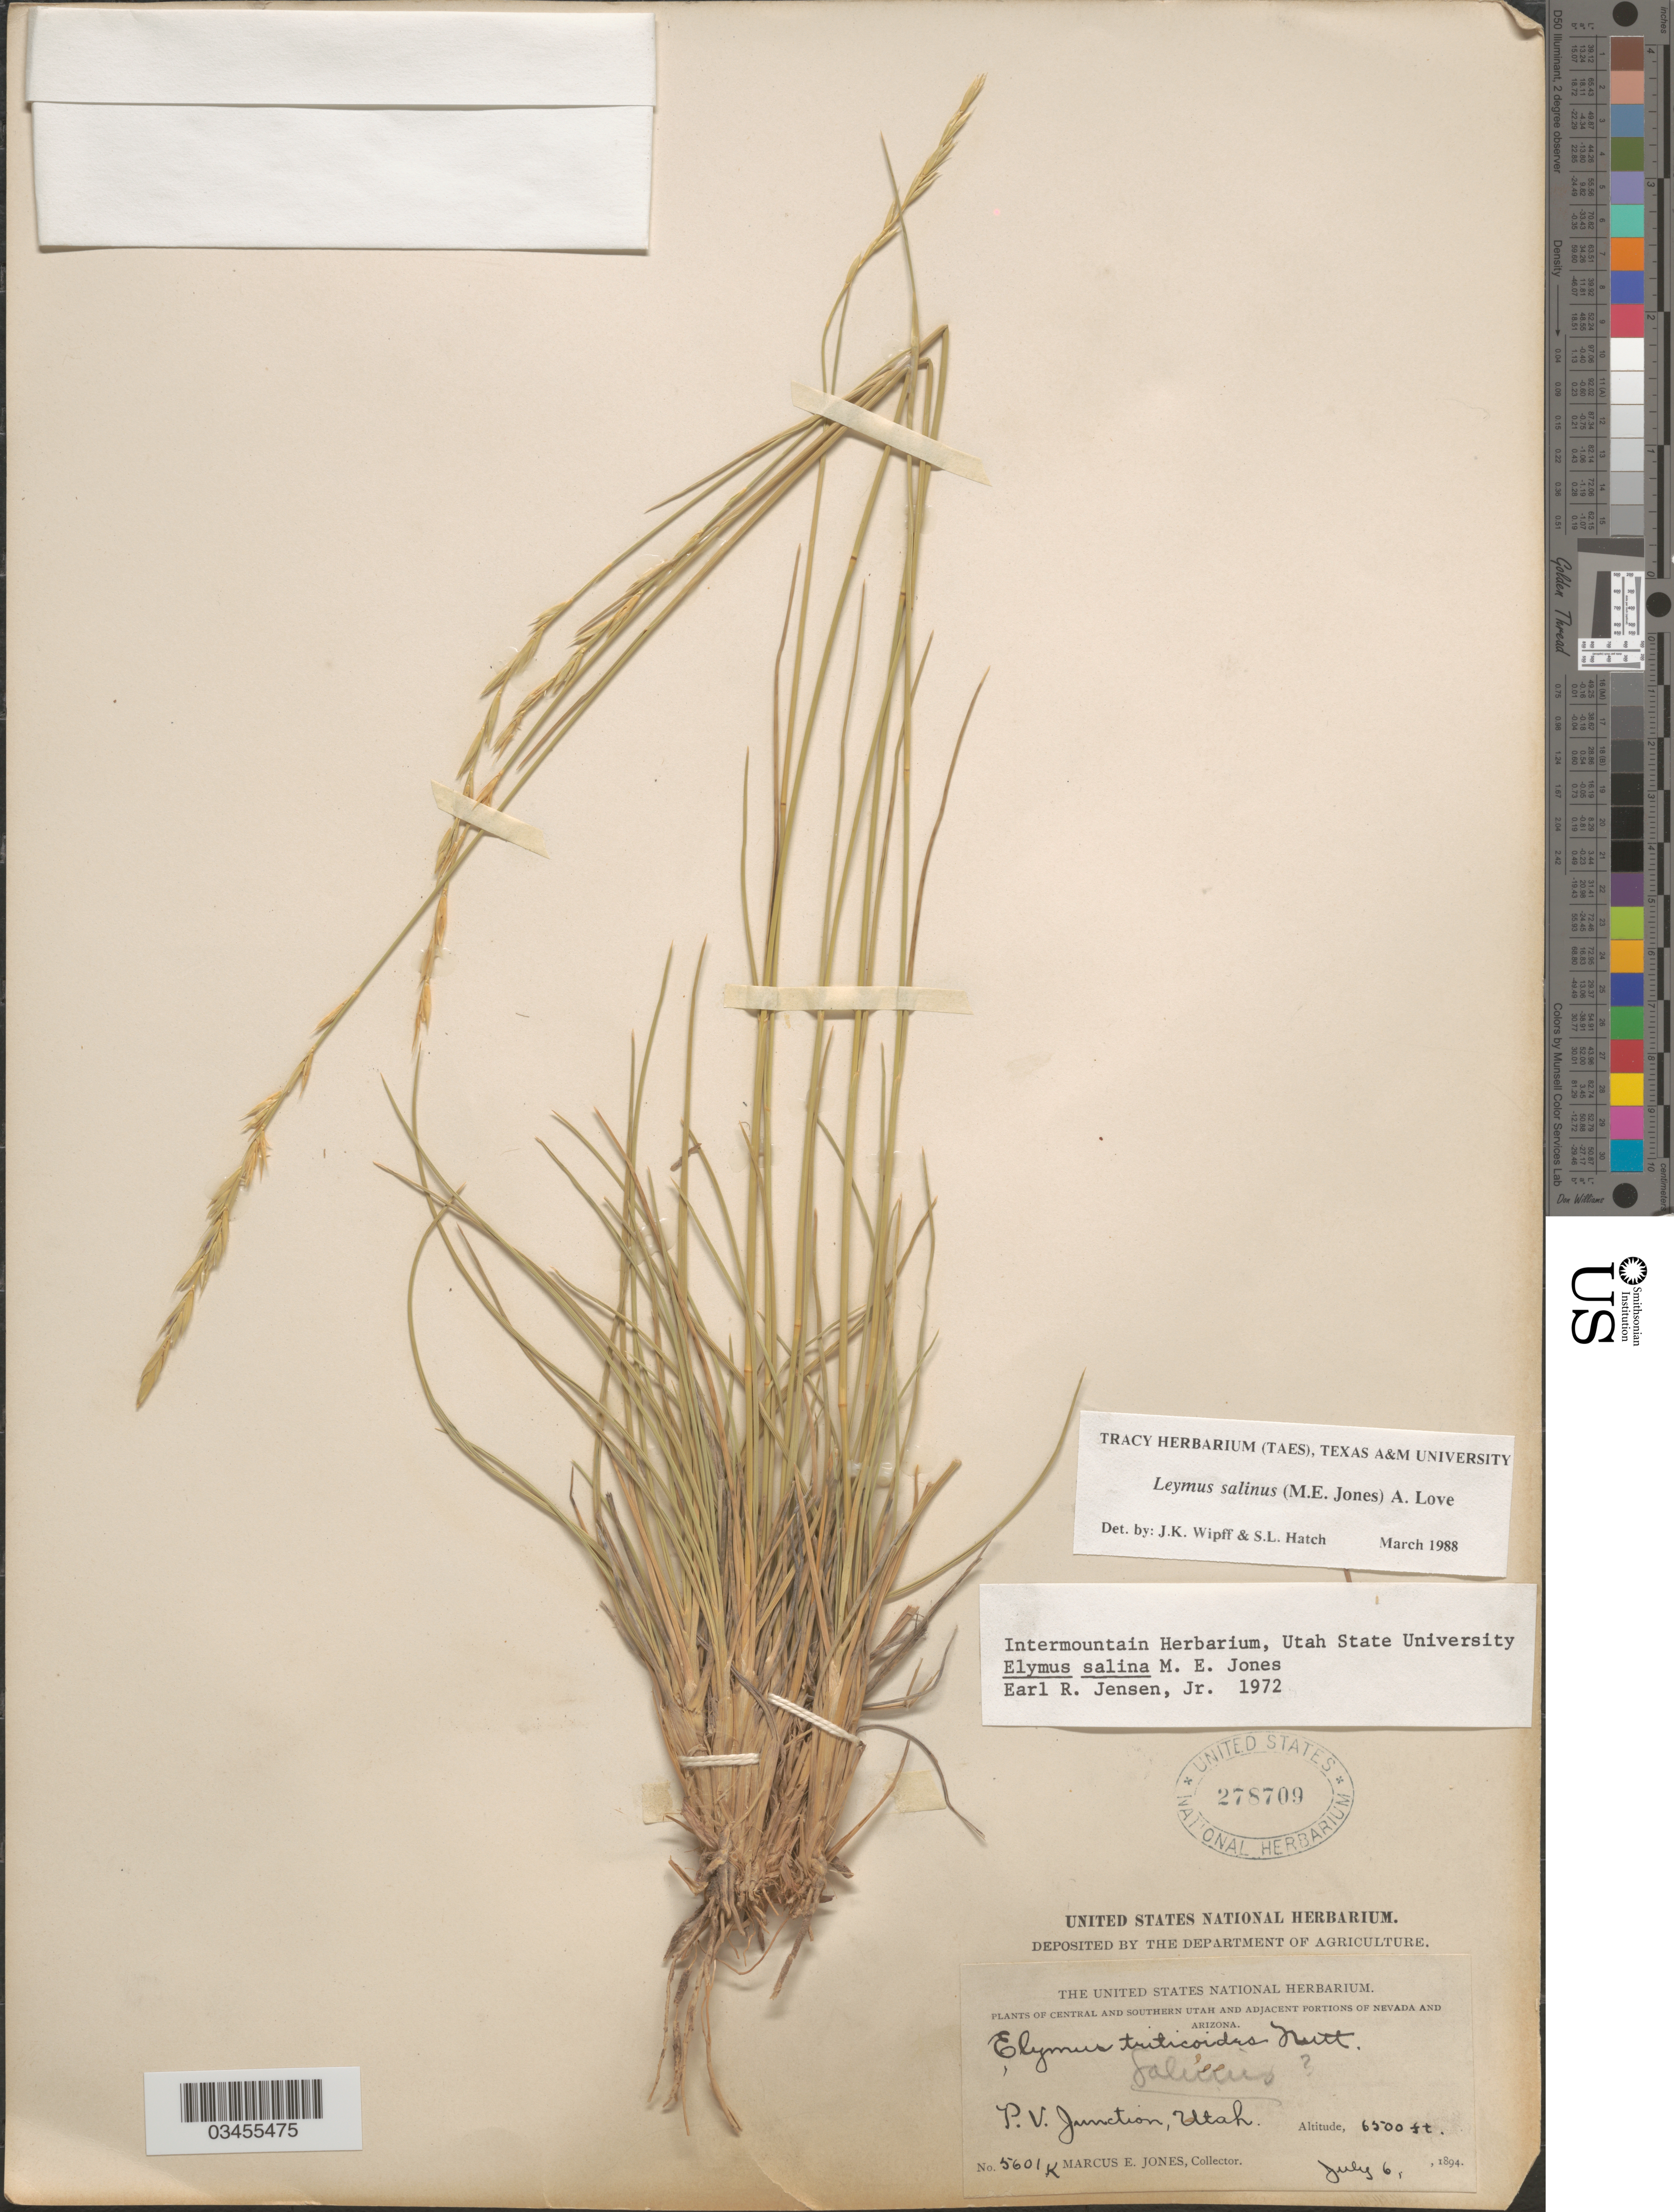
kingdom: Plantae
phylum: Tracheophyta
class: Liliopsida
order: Poales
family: Poaceae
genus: Leymus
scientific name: Leymus salina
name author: (M.E. Jones) Á. Löve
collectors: M. E. Jones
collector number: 5601K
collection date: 1894-07-06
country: United States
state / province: Utah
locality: Central and Southern Utah. P. V. Junction.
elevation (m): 1981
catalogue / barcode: US 278709